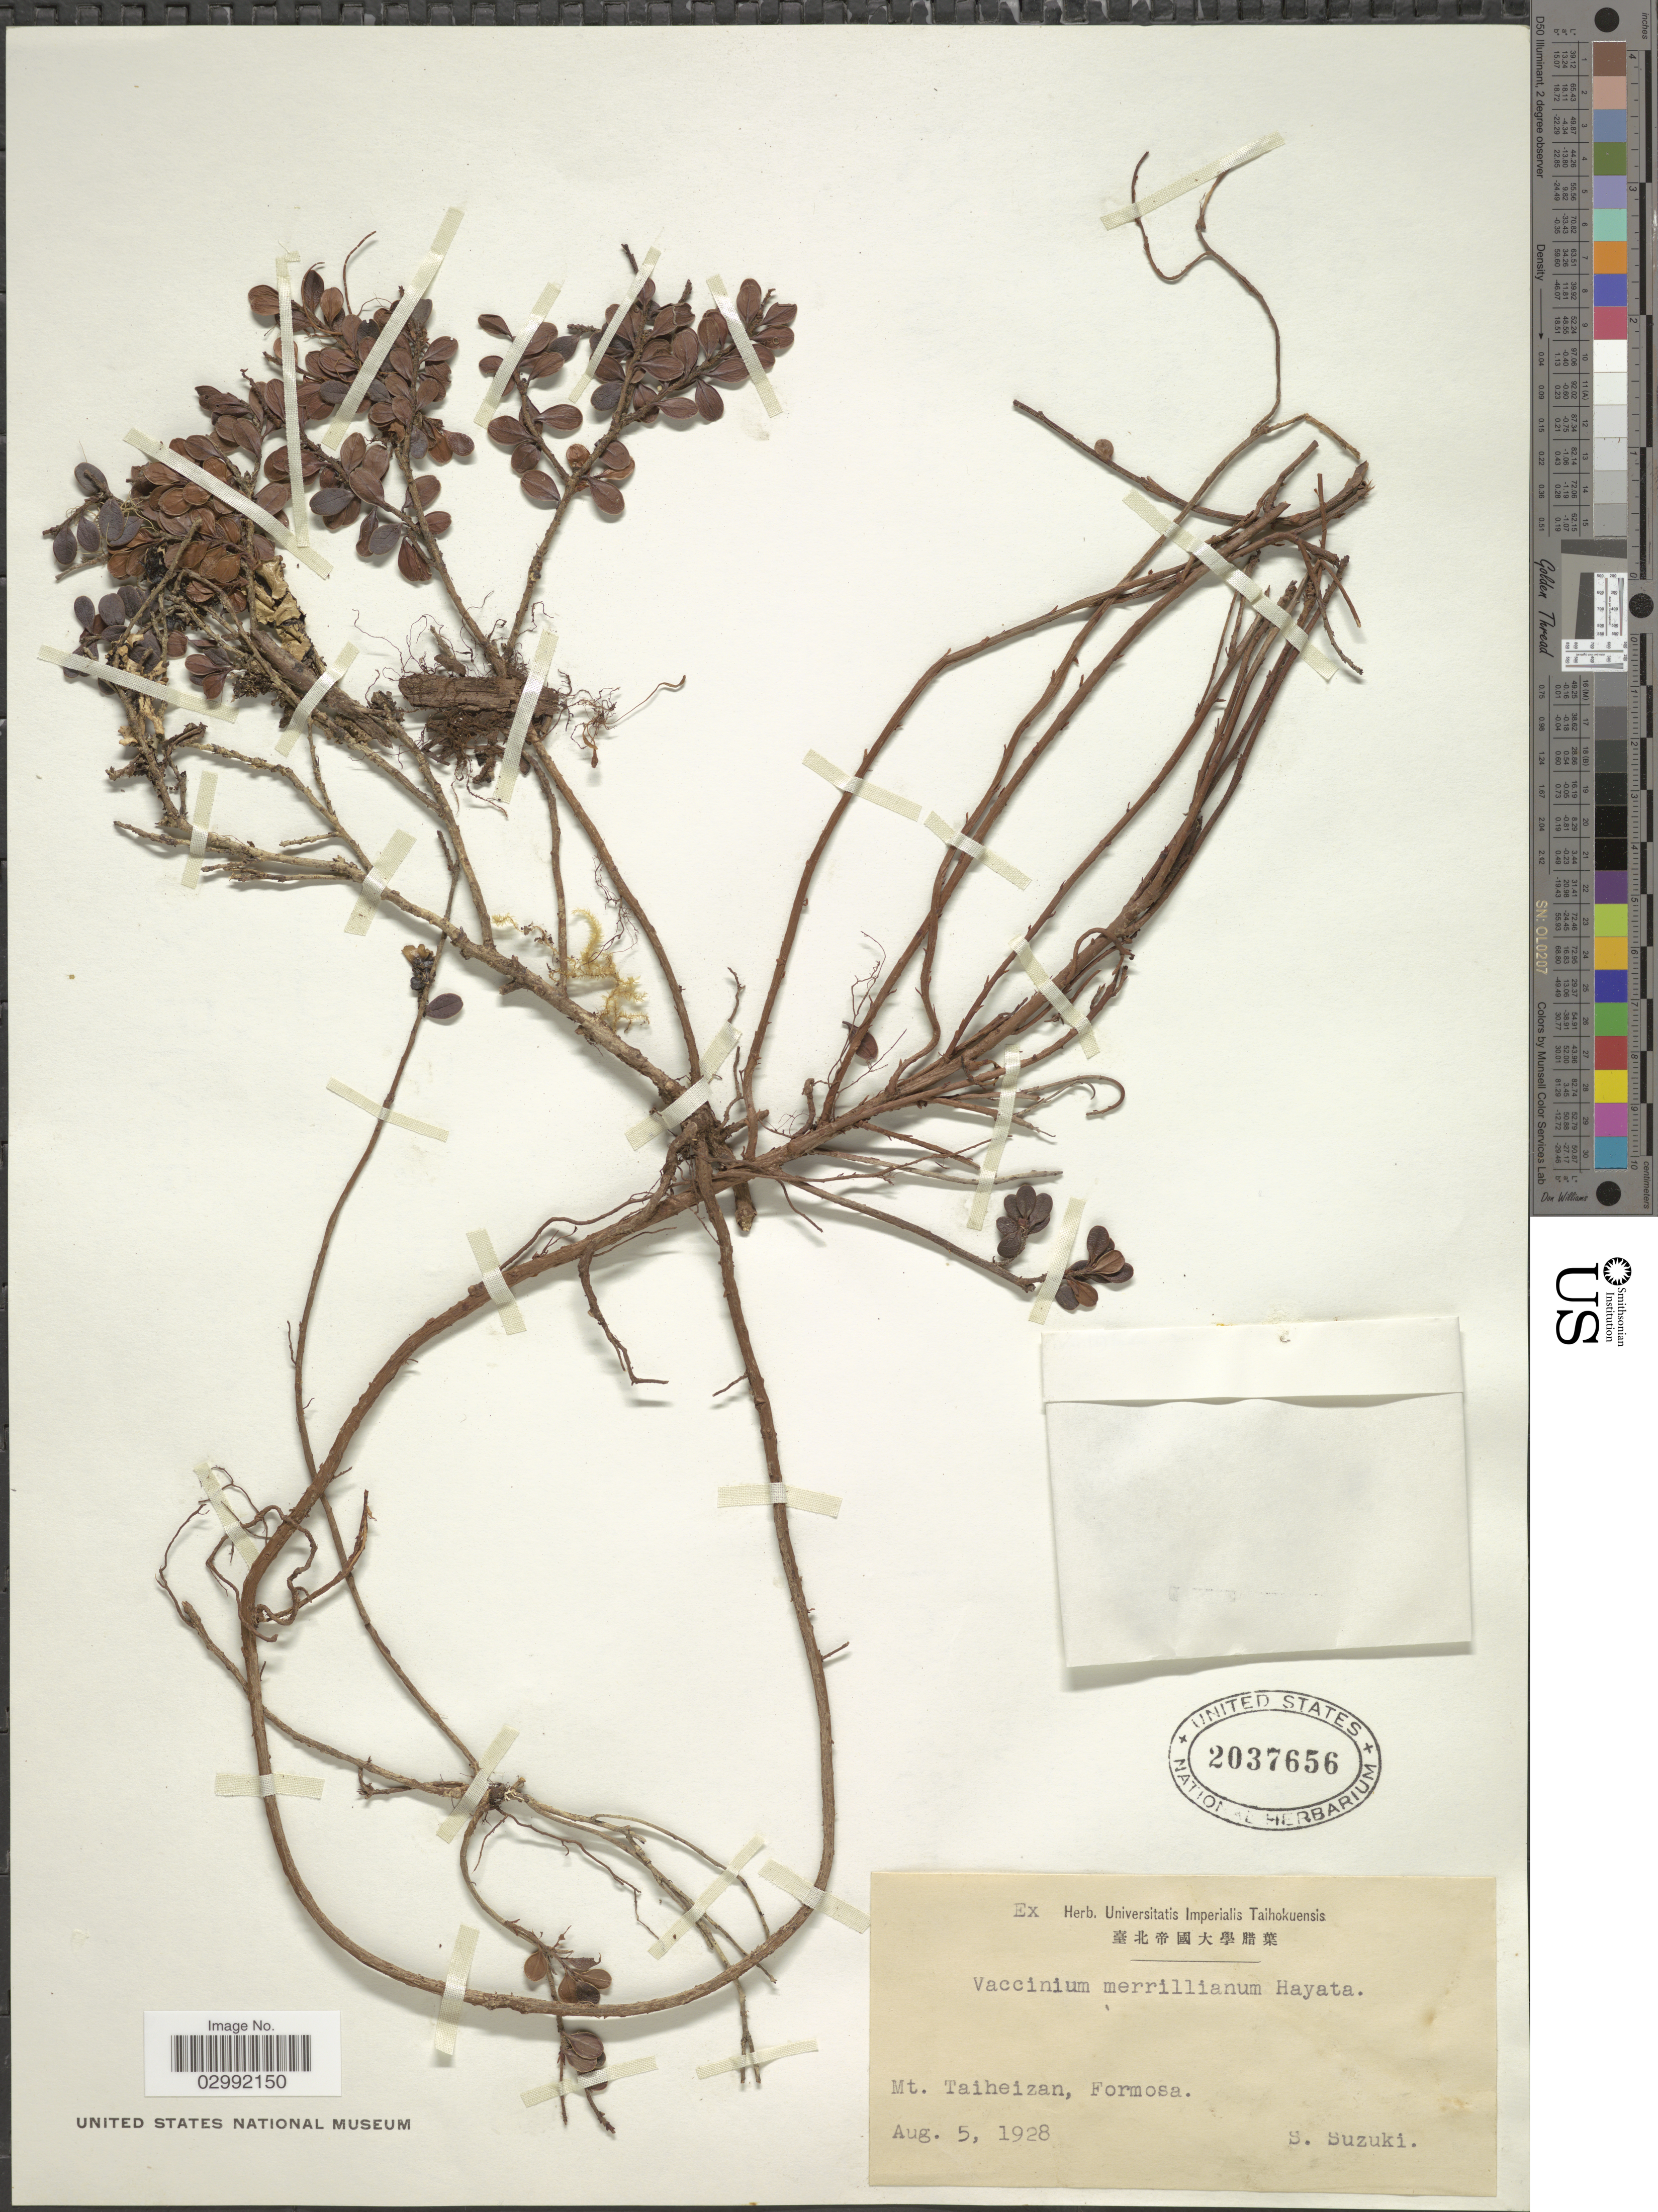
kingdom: Plantae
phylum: Tracheophyta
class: Magnoliopsida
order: Ericales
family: Ericaceae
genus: Vaccinium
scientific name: Vaccinium merrillianum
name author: Hayata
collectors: S. Suzuki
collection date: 1928-08-05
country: Taiwan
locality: Mt. Taiheizan, Formosa.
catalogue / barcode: US 2037656